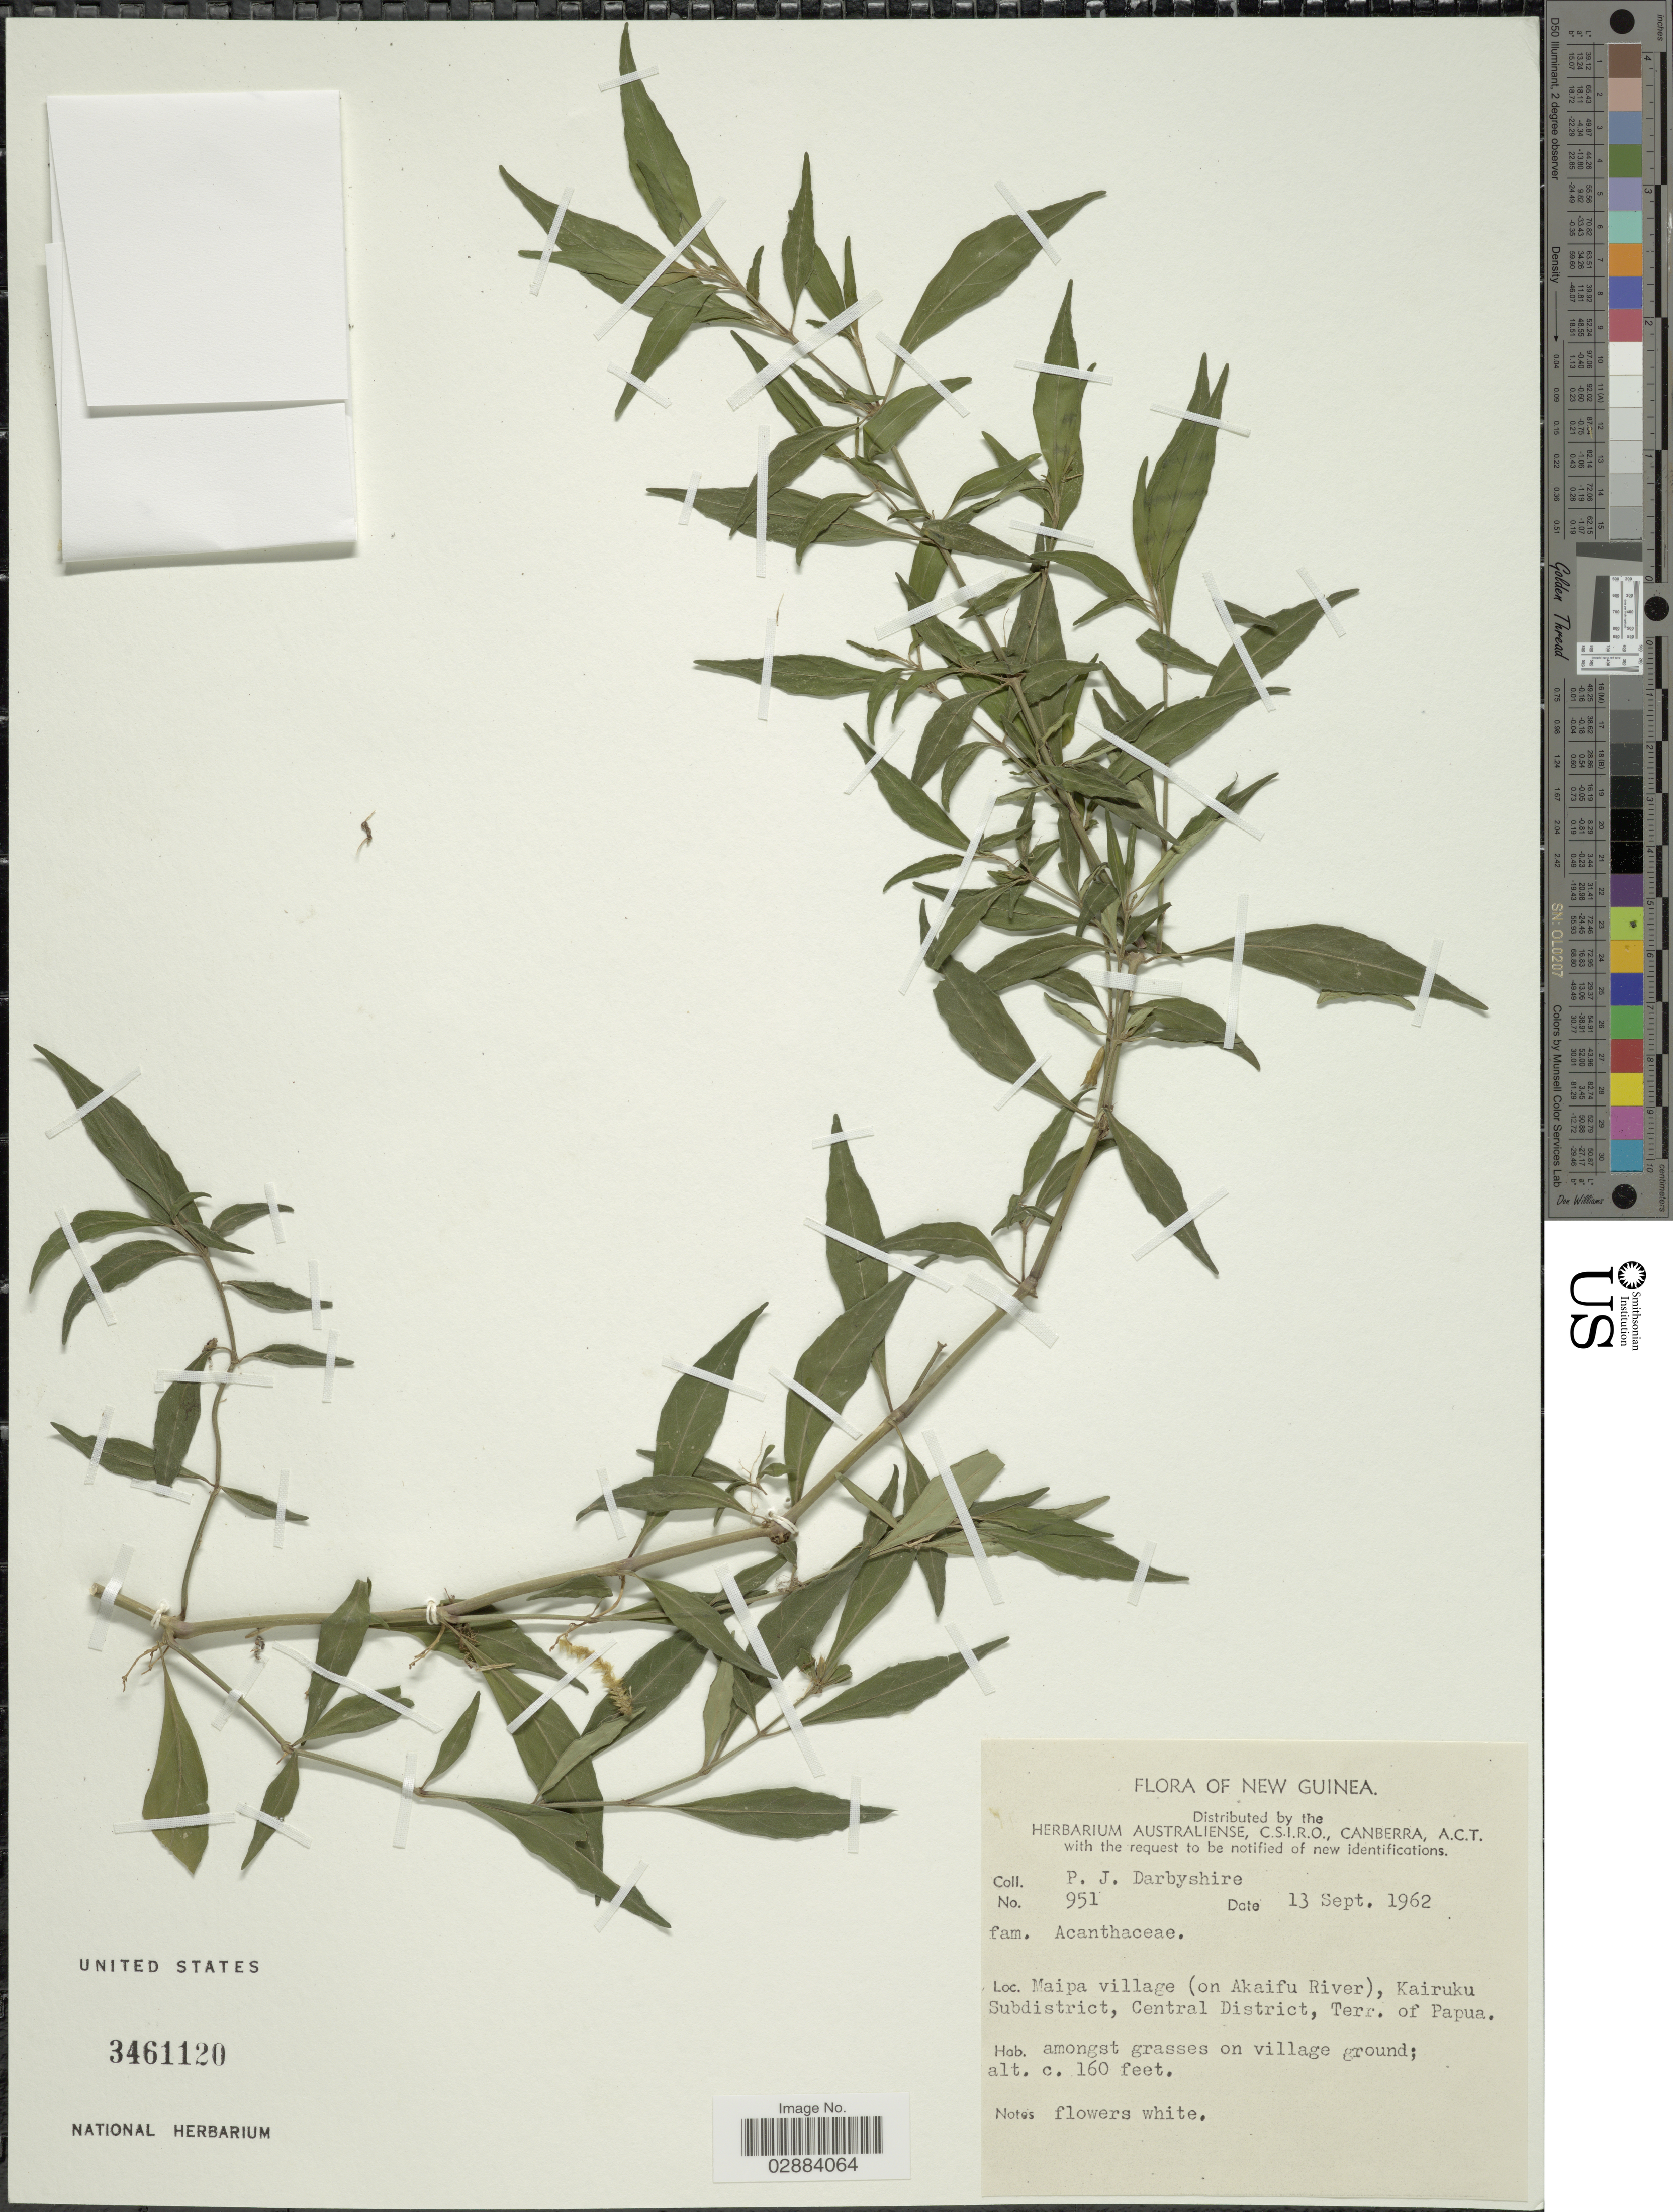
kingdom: Plantae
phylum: Tracheophyta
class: Magnoliopsida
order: Lamiales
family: Acanthaceae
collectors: P. Darbyshire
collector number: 951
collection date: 1962-09-13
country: Papua New Guinea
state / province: Central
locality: New Guinea. Maipa village (on Akaifu River), Kairuku Subdistrict, Central District, Terr. of Papua.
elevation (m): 49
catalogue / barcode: US 3461120